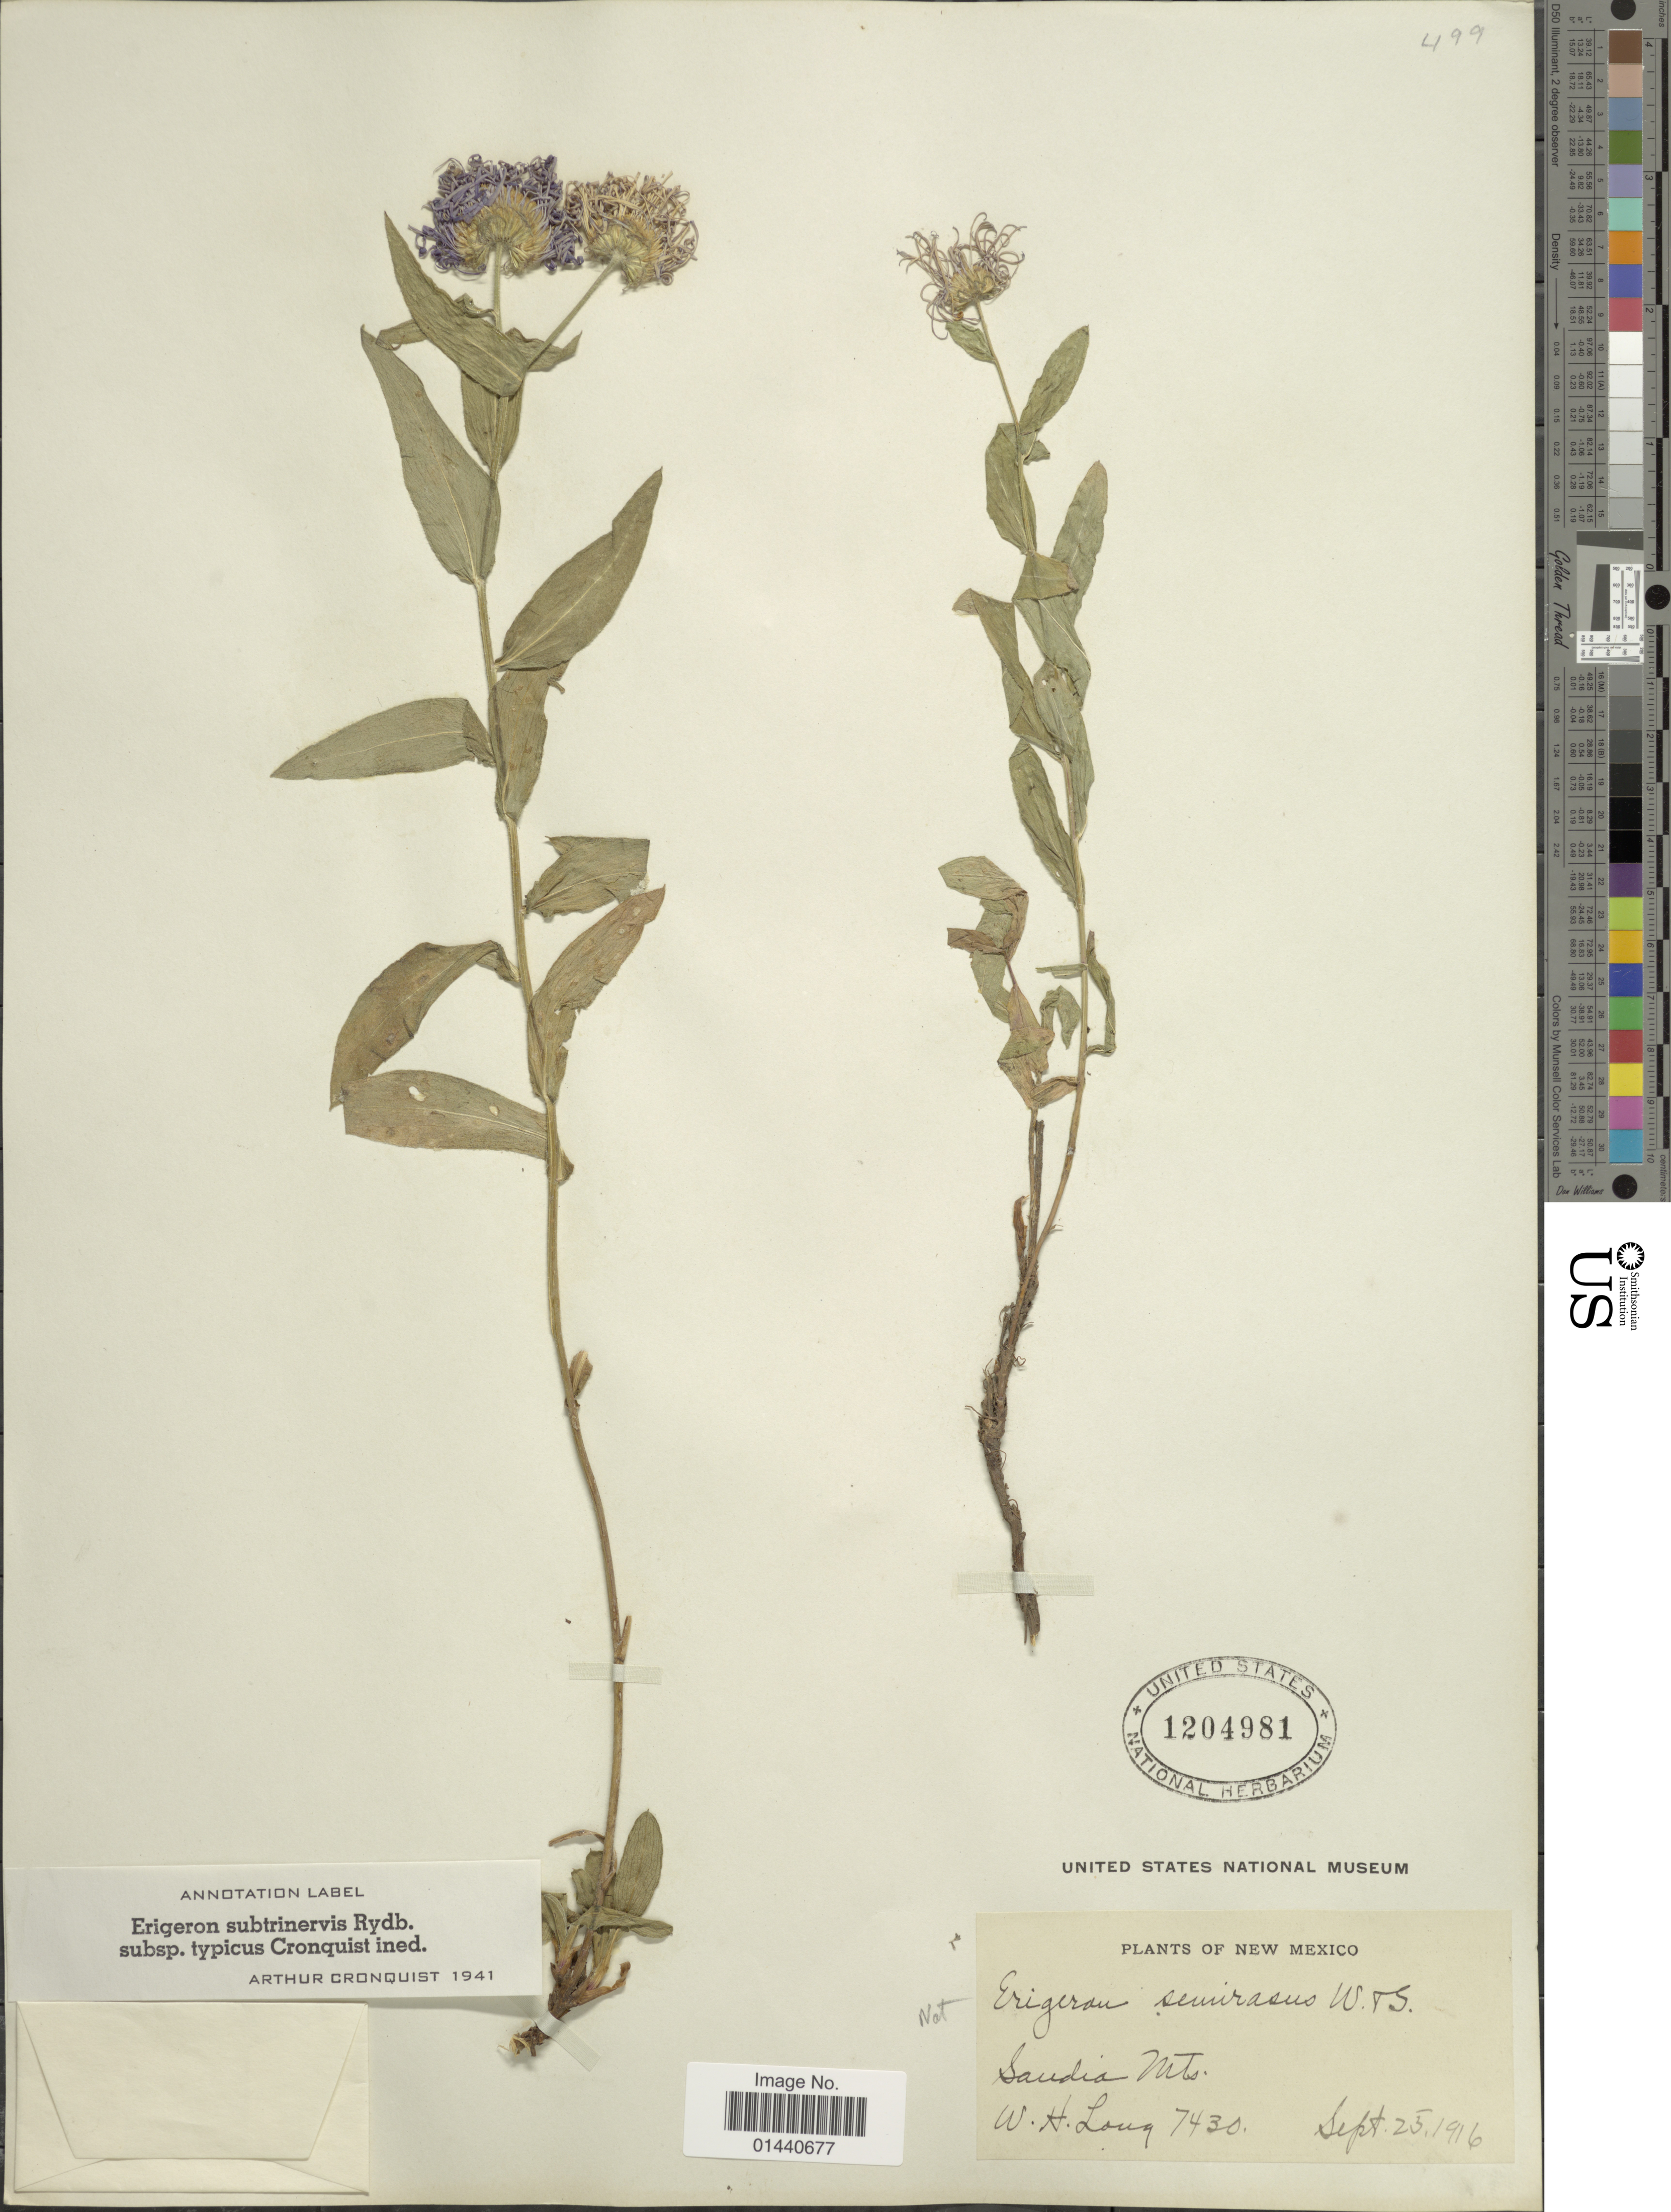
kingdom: Plantae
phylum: Tracheophyta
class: Magnoliopsida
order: Asterales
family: Asteraceae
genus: Erigeron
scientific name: Erigeron subtrinervis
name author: Rydb. ex Porter & Britton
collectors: W. Long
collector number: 7430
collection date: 1916-09-25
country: United States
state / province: New Mexico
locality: Sandia Mts.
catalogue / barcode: US 1204981